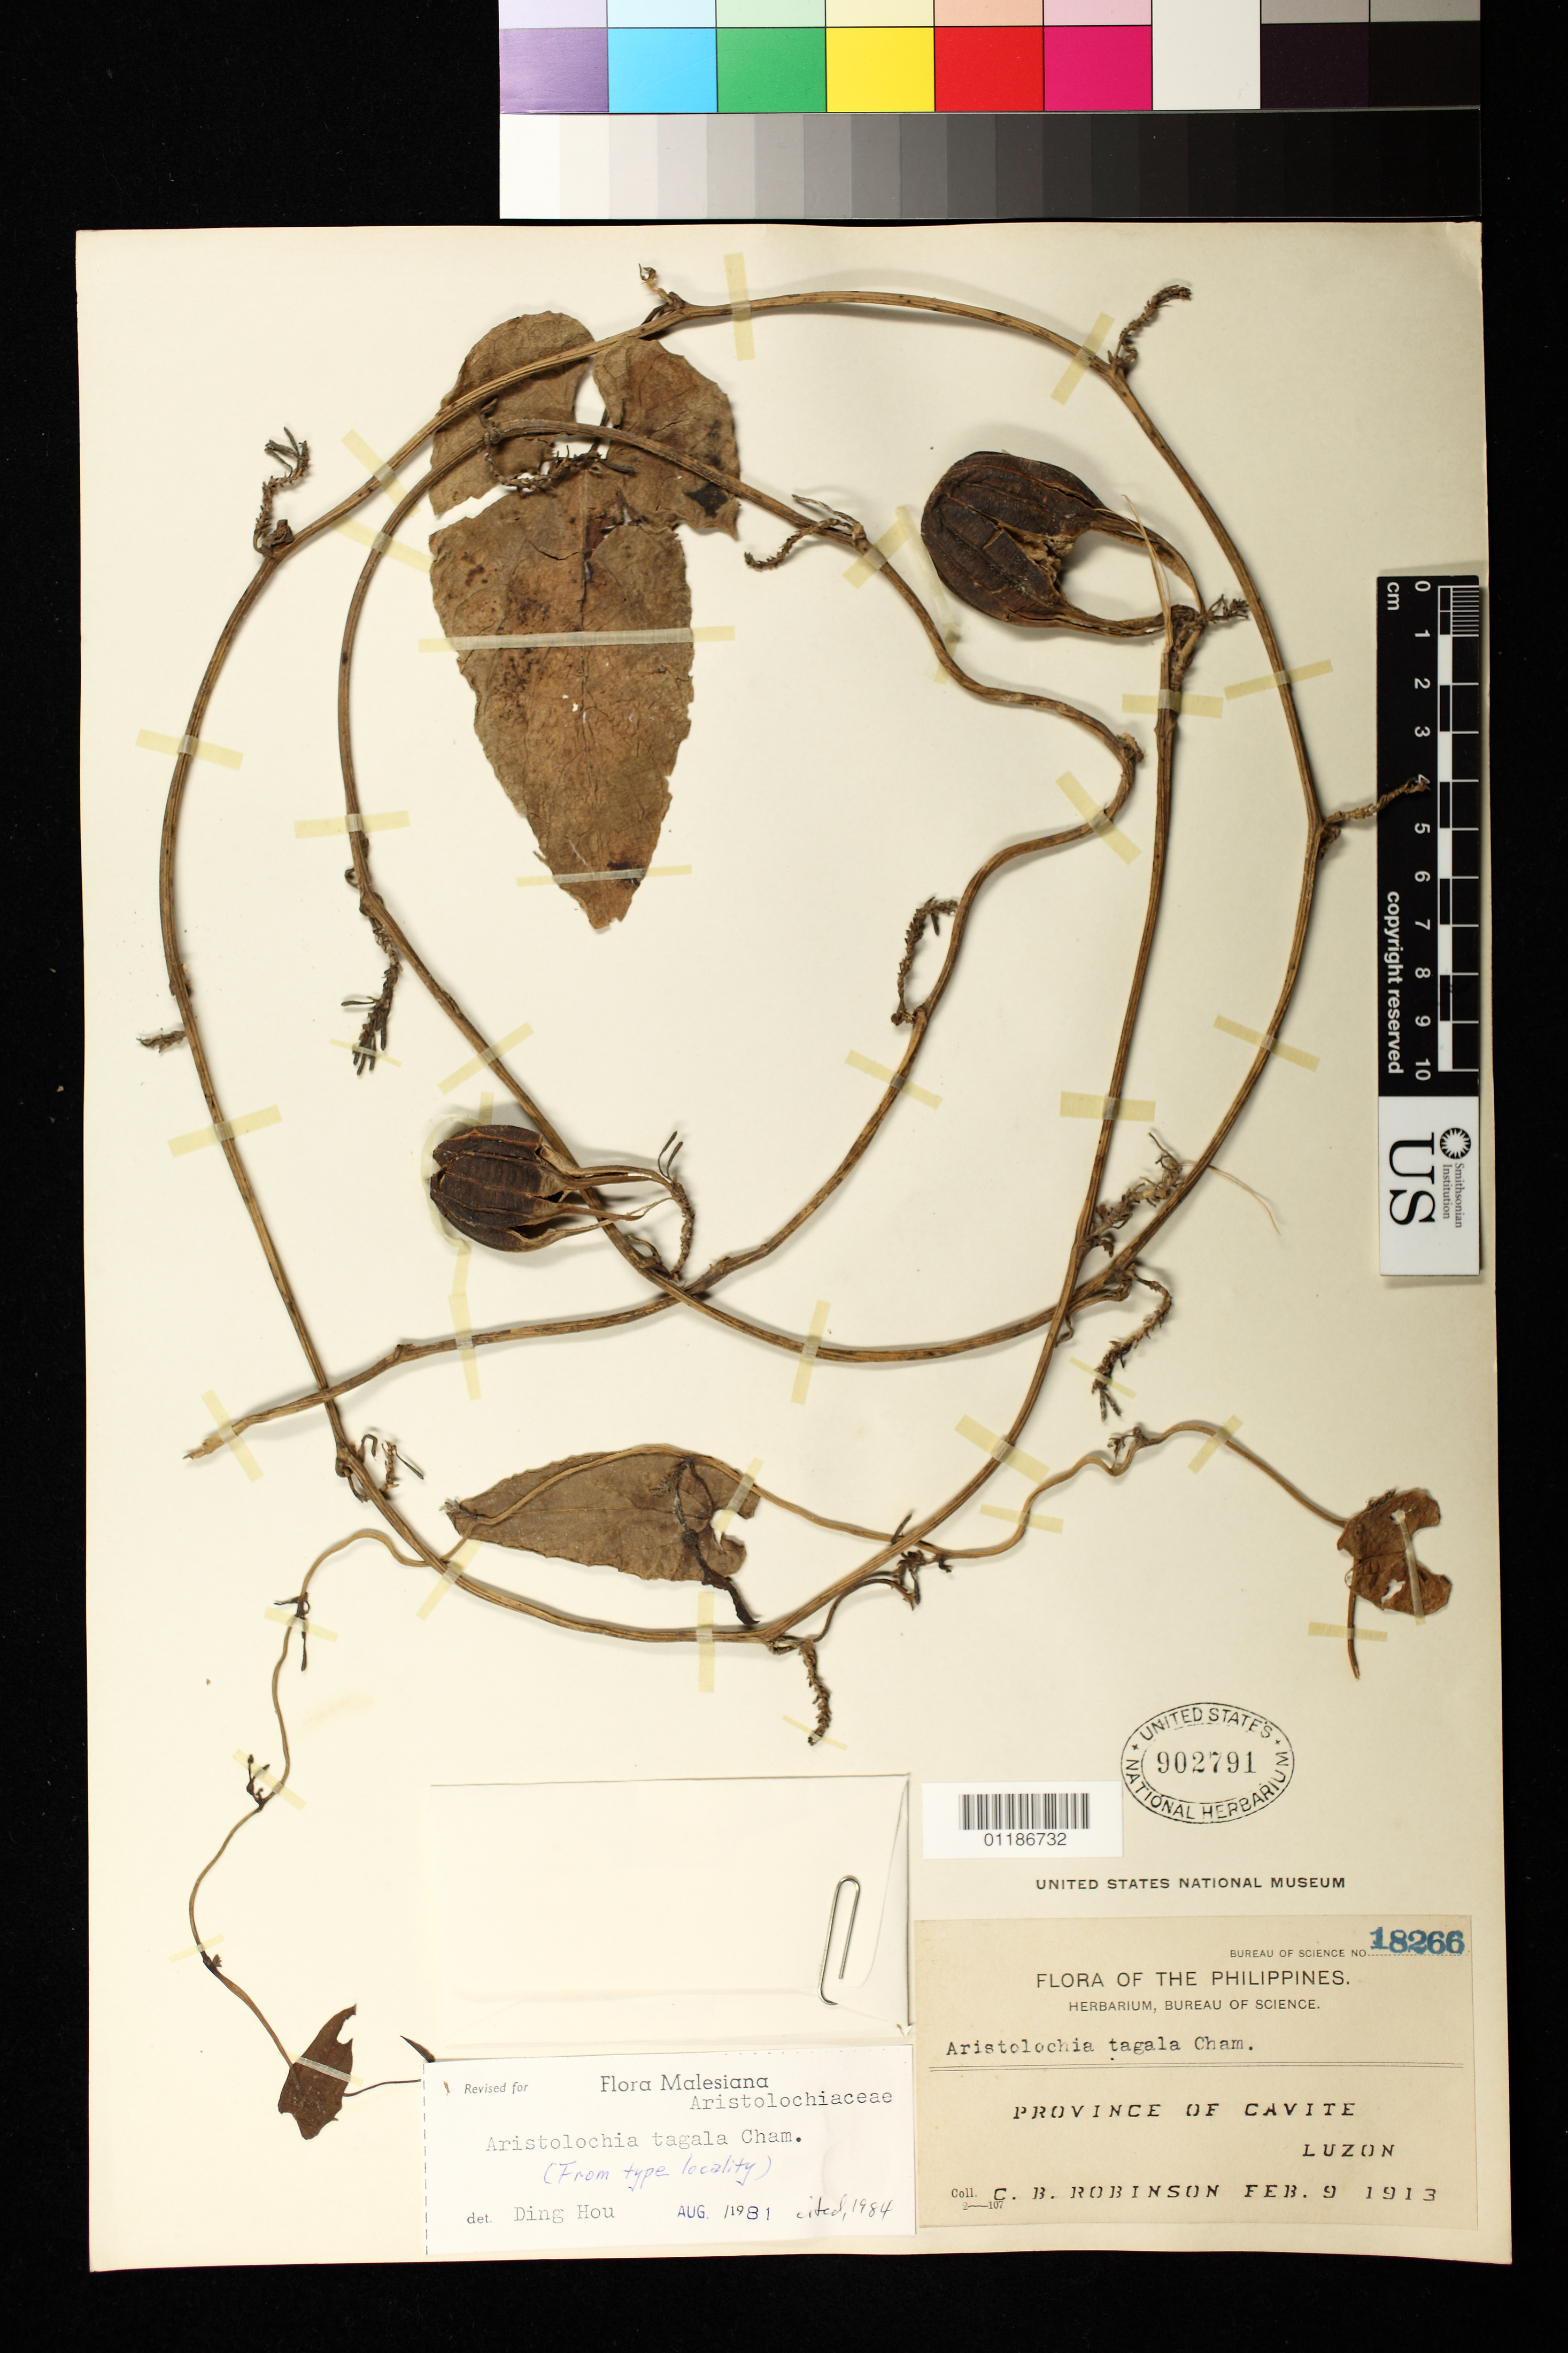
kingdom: Plantae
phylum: Tracheophyta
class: Magnoliopsida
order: Piperales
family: Aristolochiaceae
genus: Aristolochia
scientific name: Aristolochia tagala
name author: Cham.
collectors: C. Robinson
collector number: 18266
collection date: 1913-02-09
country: Philippines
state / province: Calabarzon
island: Luzon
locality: Province of Cavite, Luzon.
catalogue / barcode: US 902791